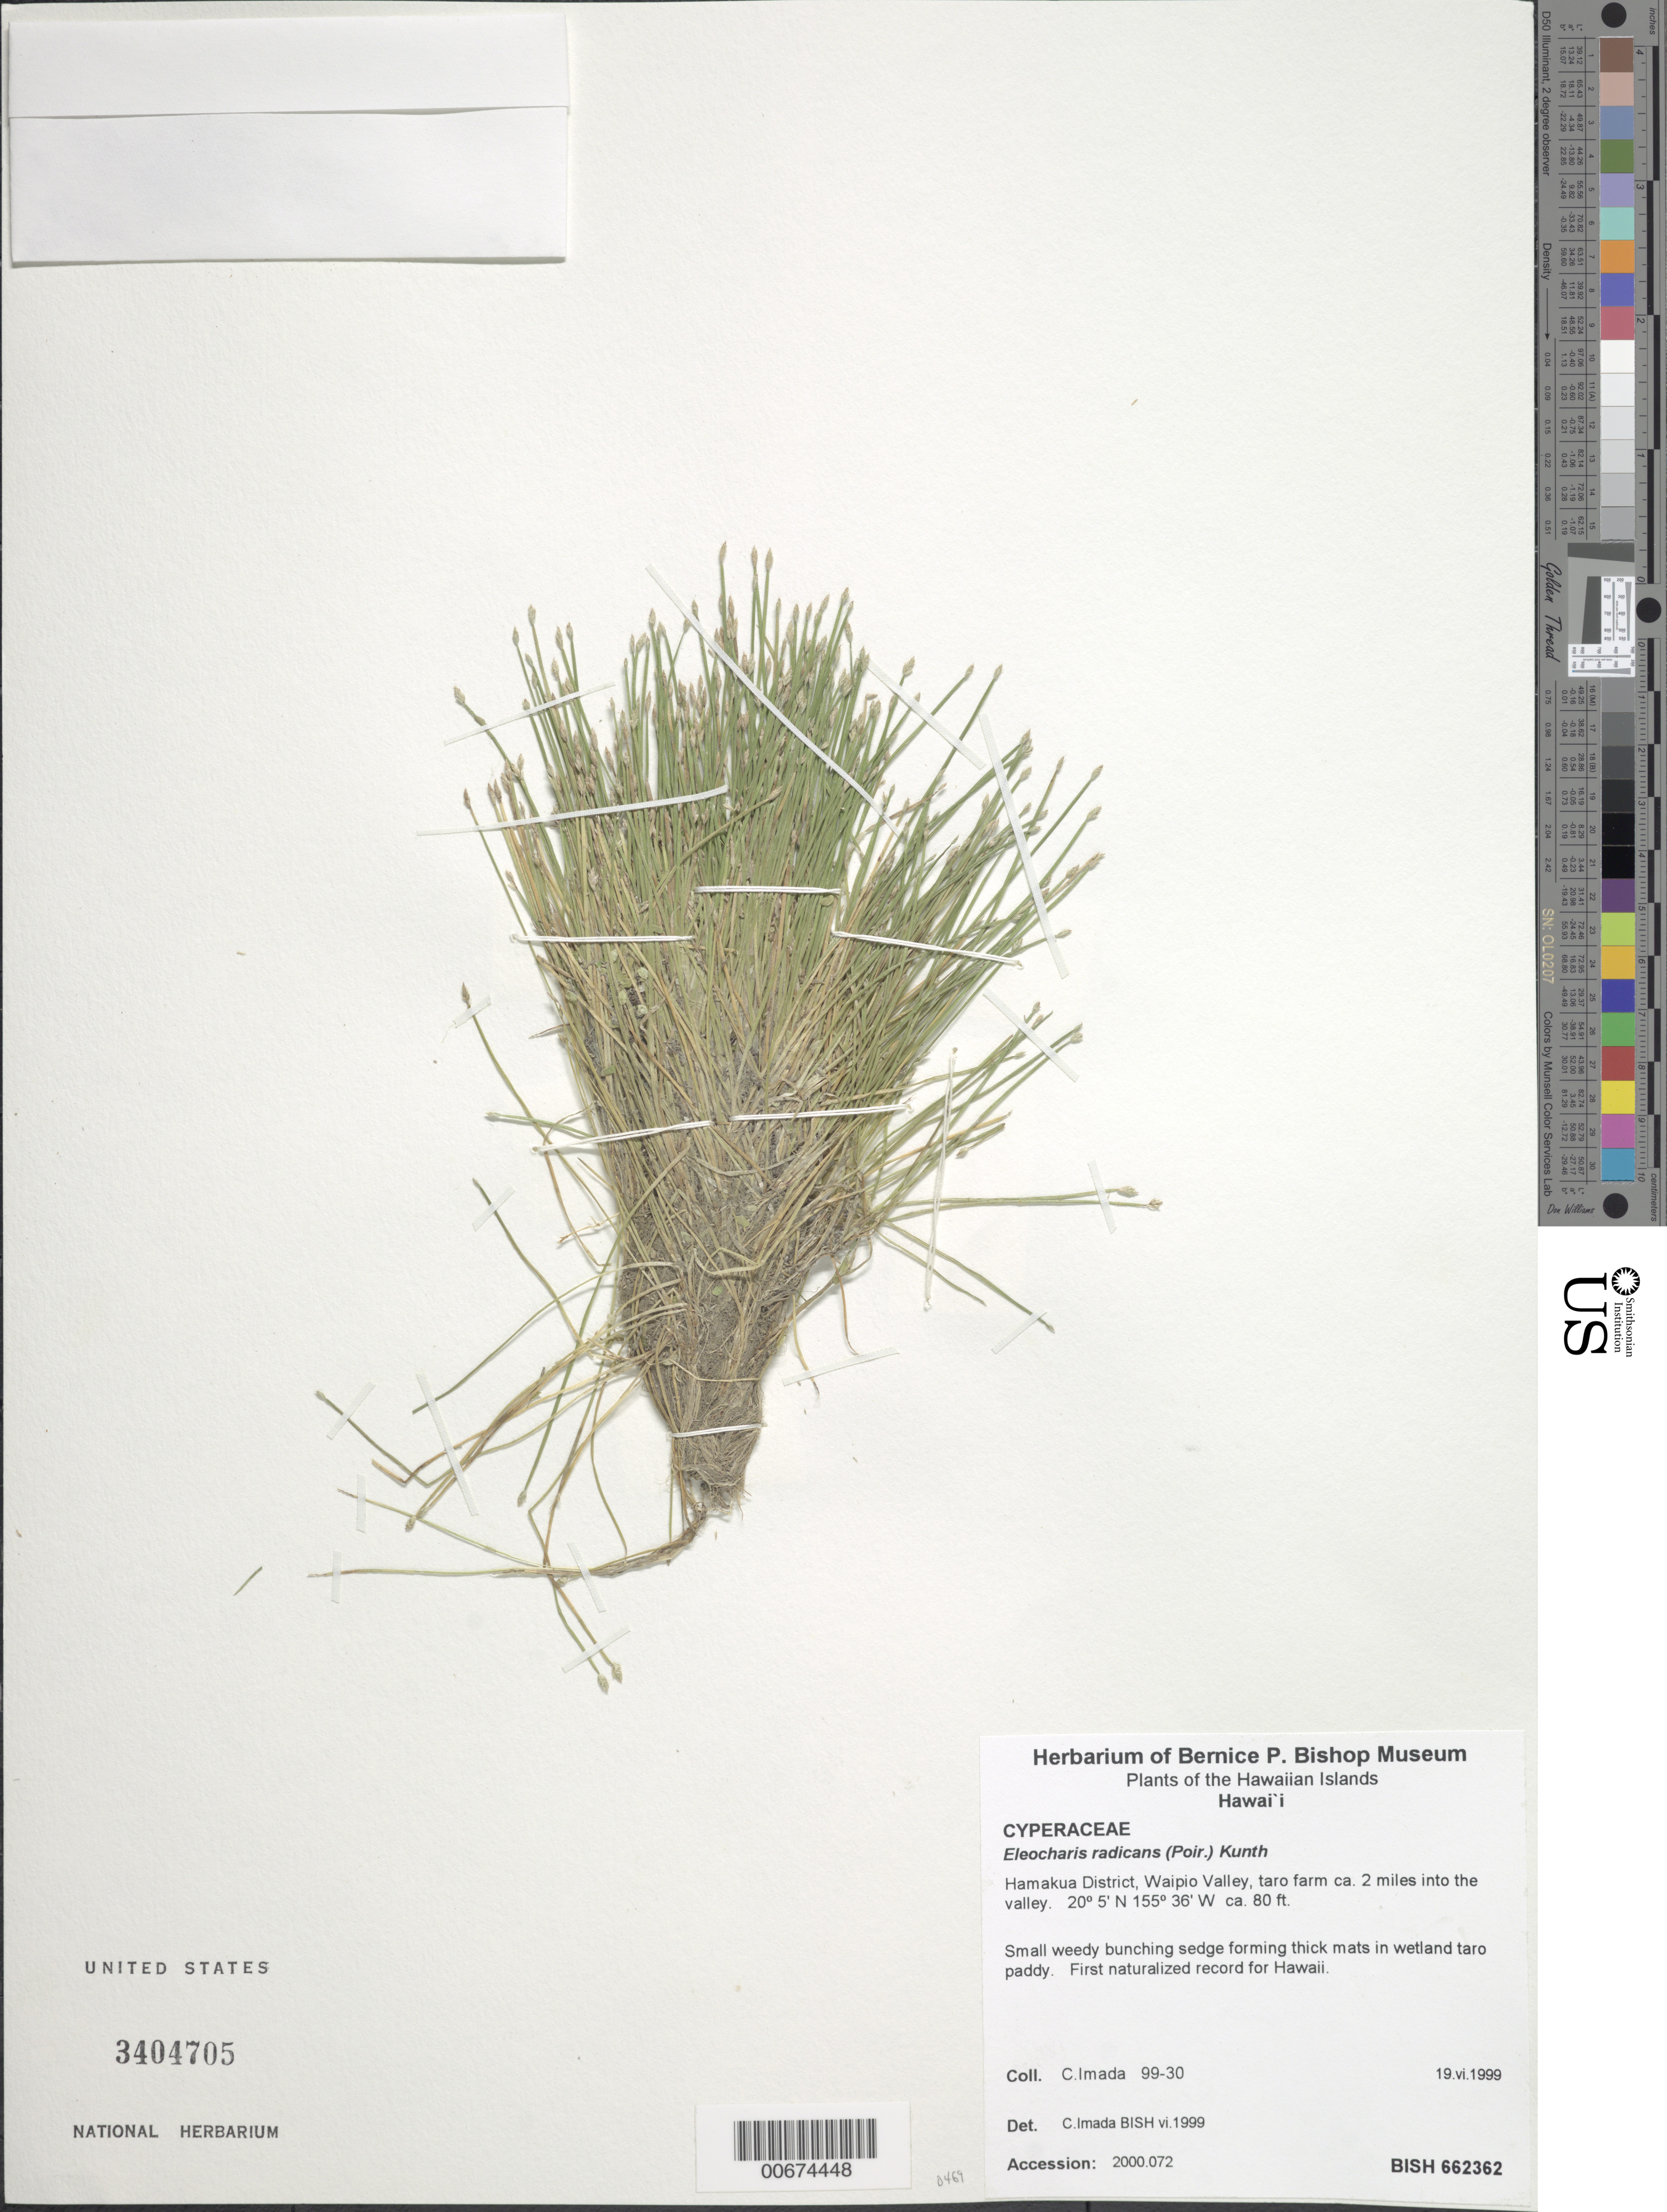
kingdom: Plantae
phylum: Tracheophyta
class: Liliopsida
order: Poales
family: Cyperaceae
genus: Eleocharis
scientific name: Eleocharis radicans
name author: (A. Dietrich) Kunth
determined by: Imada, C.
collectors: C. Imada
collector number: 99-30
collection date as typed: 19 Jun 1999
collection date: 1999-06-19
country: United States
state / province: Hawaii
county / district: Hawaii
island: Hawaii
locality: Hamakua District, Waipio Valley, taro farm ca. 2 miles into the valley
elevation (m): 24.4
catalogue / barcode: US 340705